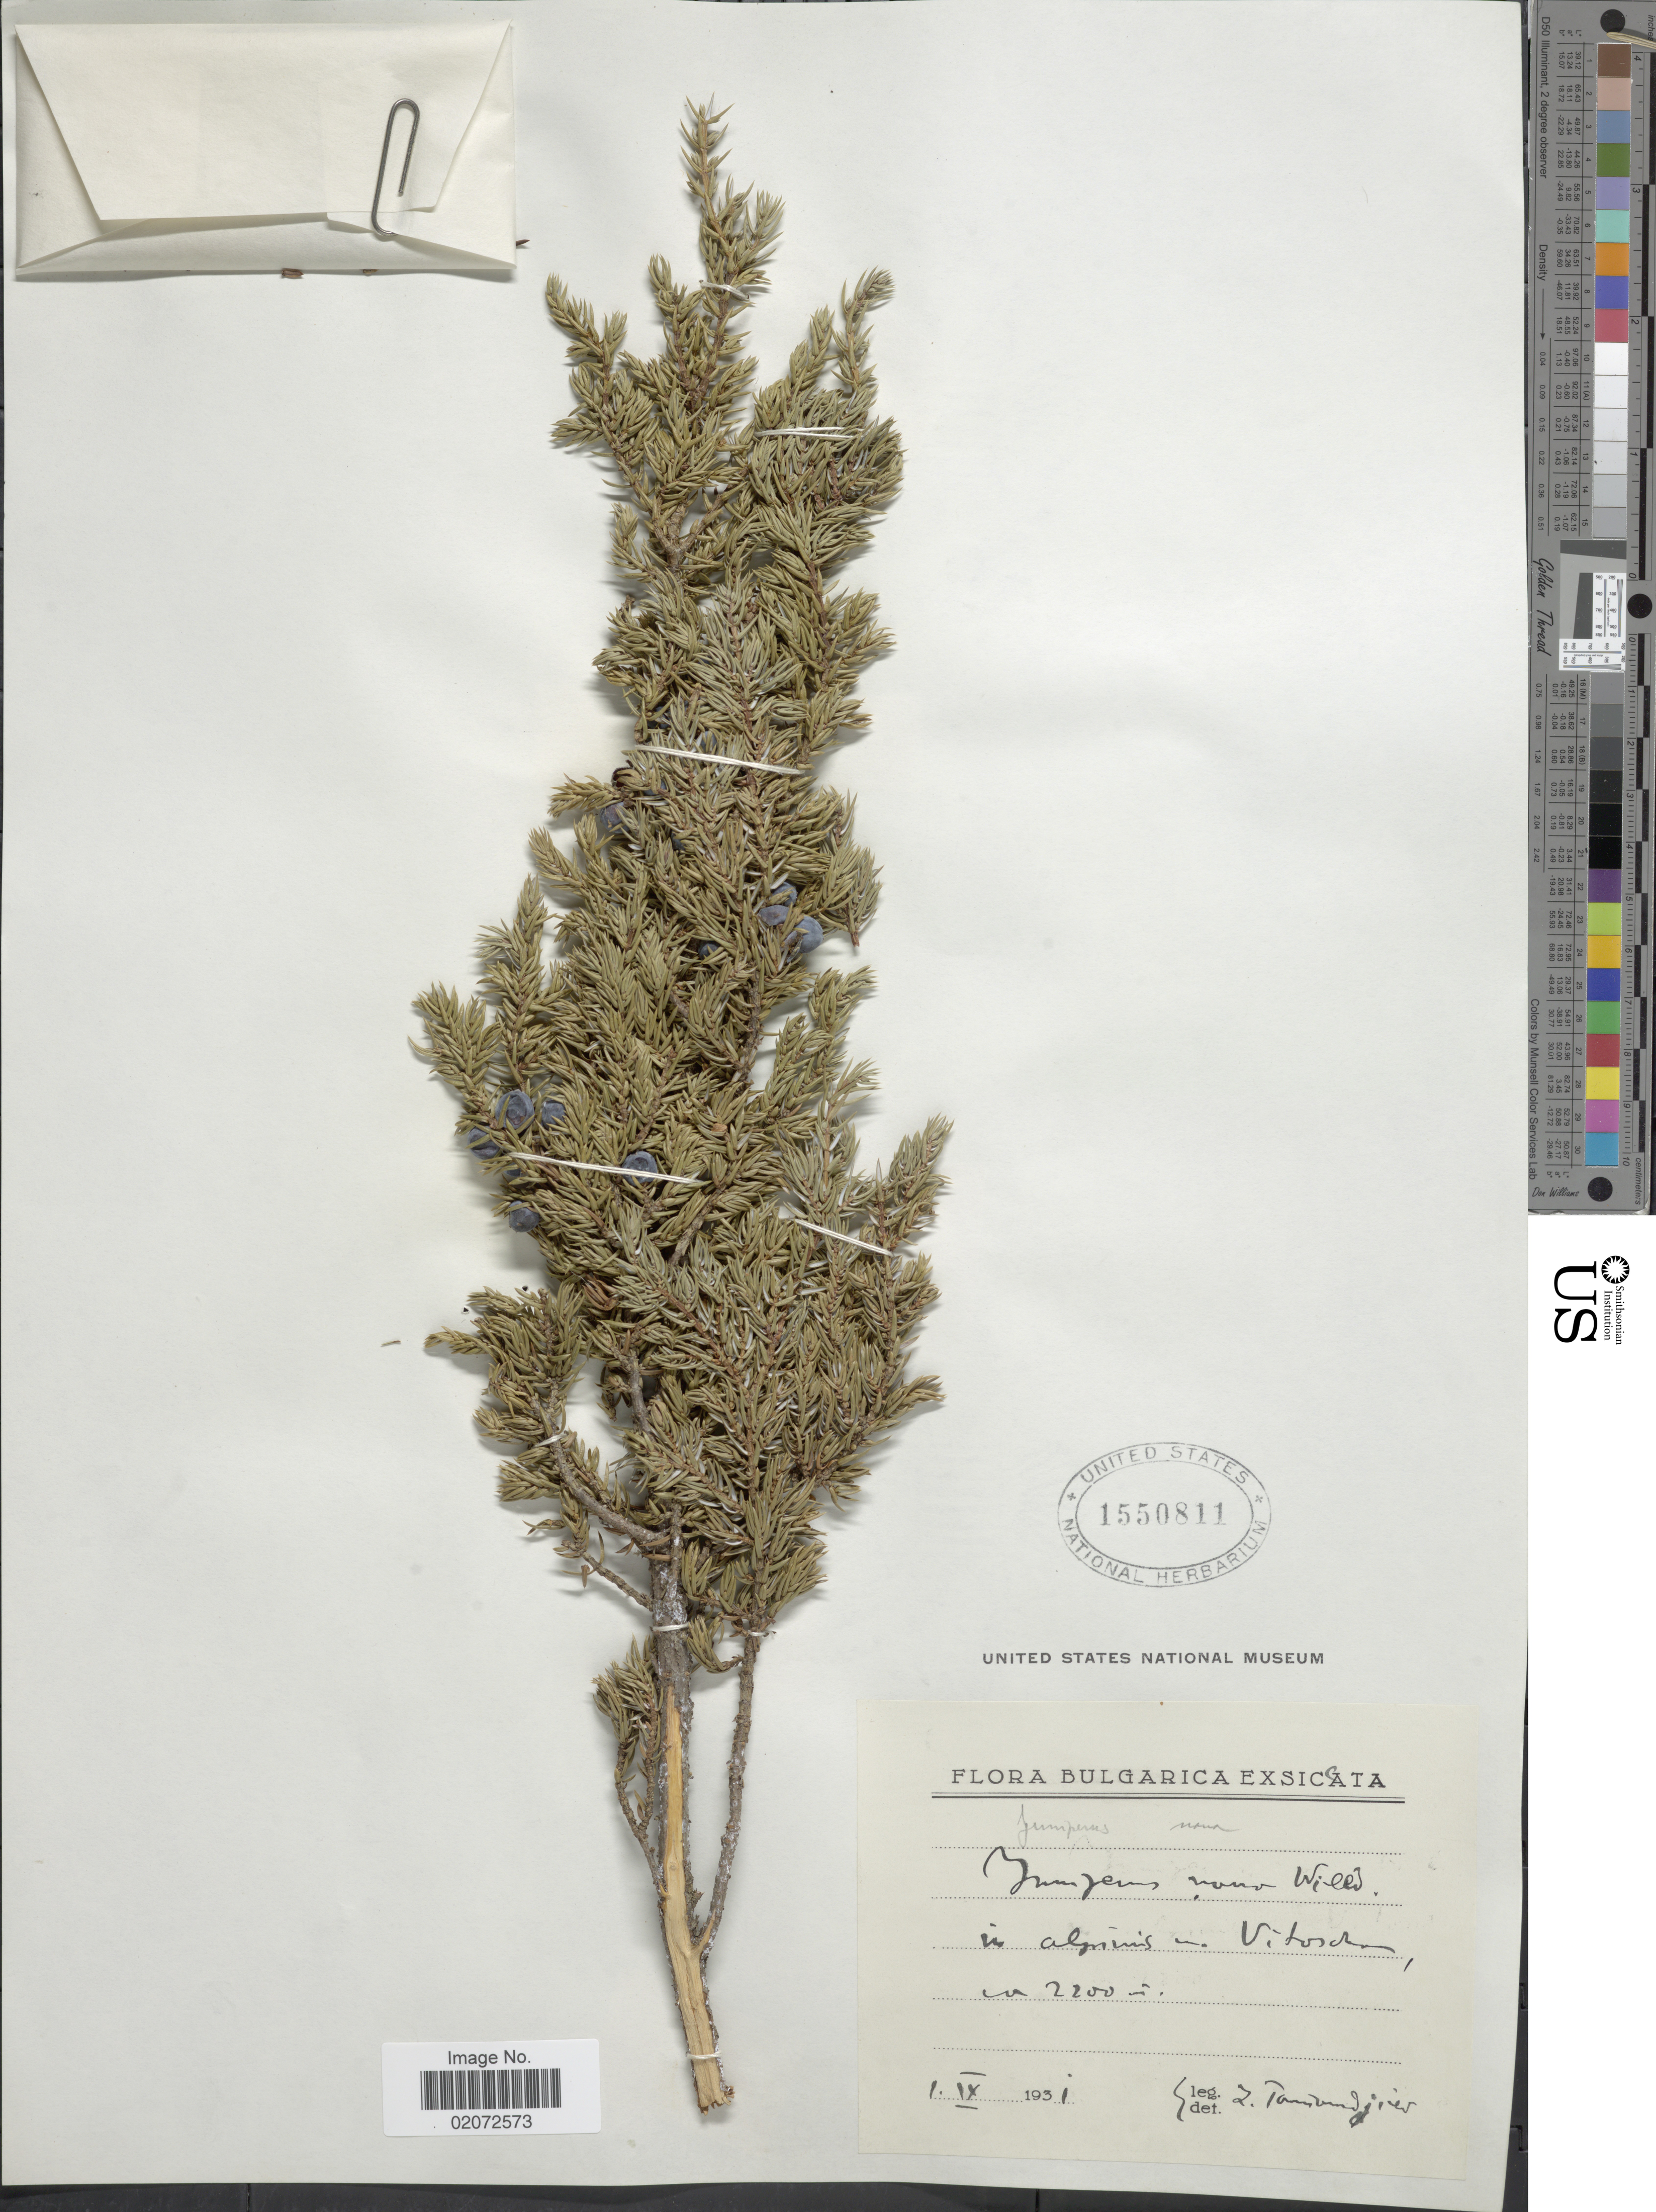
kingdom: Plantae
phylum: Tracheophyta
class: Pinopsida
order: Pinales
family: Cupressaceae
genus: Juniperus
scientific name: Juniperus communis subsp. nana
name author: (Willd.) Syme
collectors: Z. Tammudjiev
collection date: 1931-09-01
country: Bulgaria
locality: Bulgarica. in alpinus in Vifosa [interpreted]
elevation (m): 2200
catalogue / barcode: US 1550811